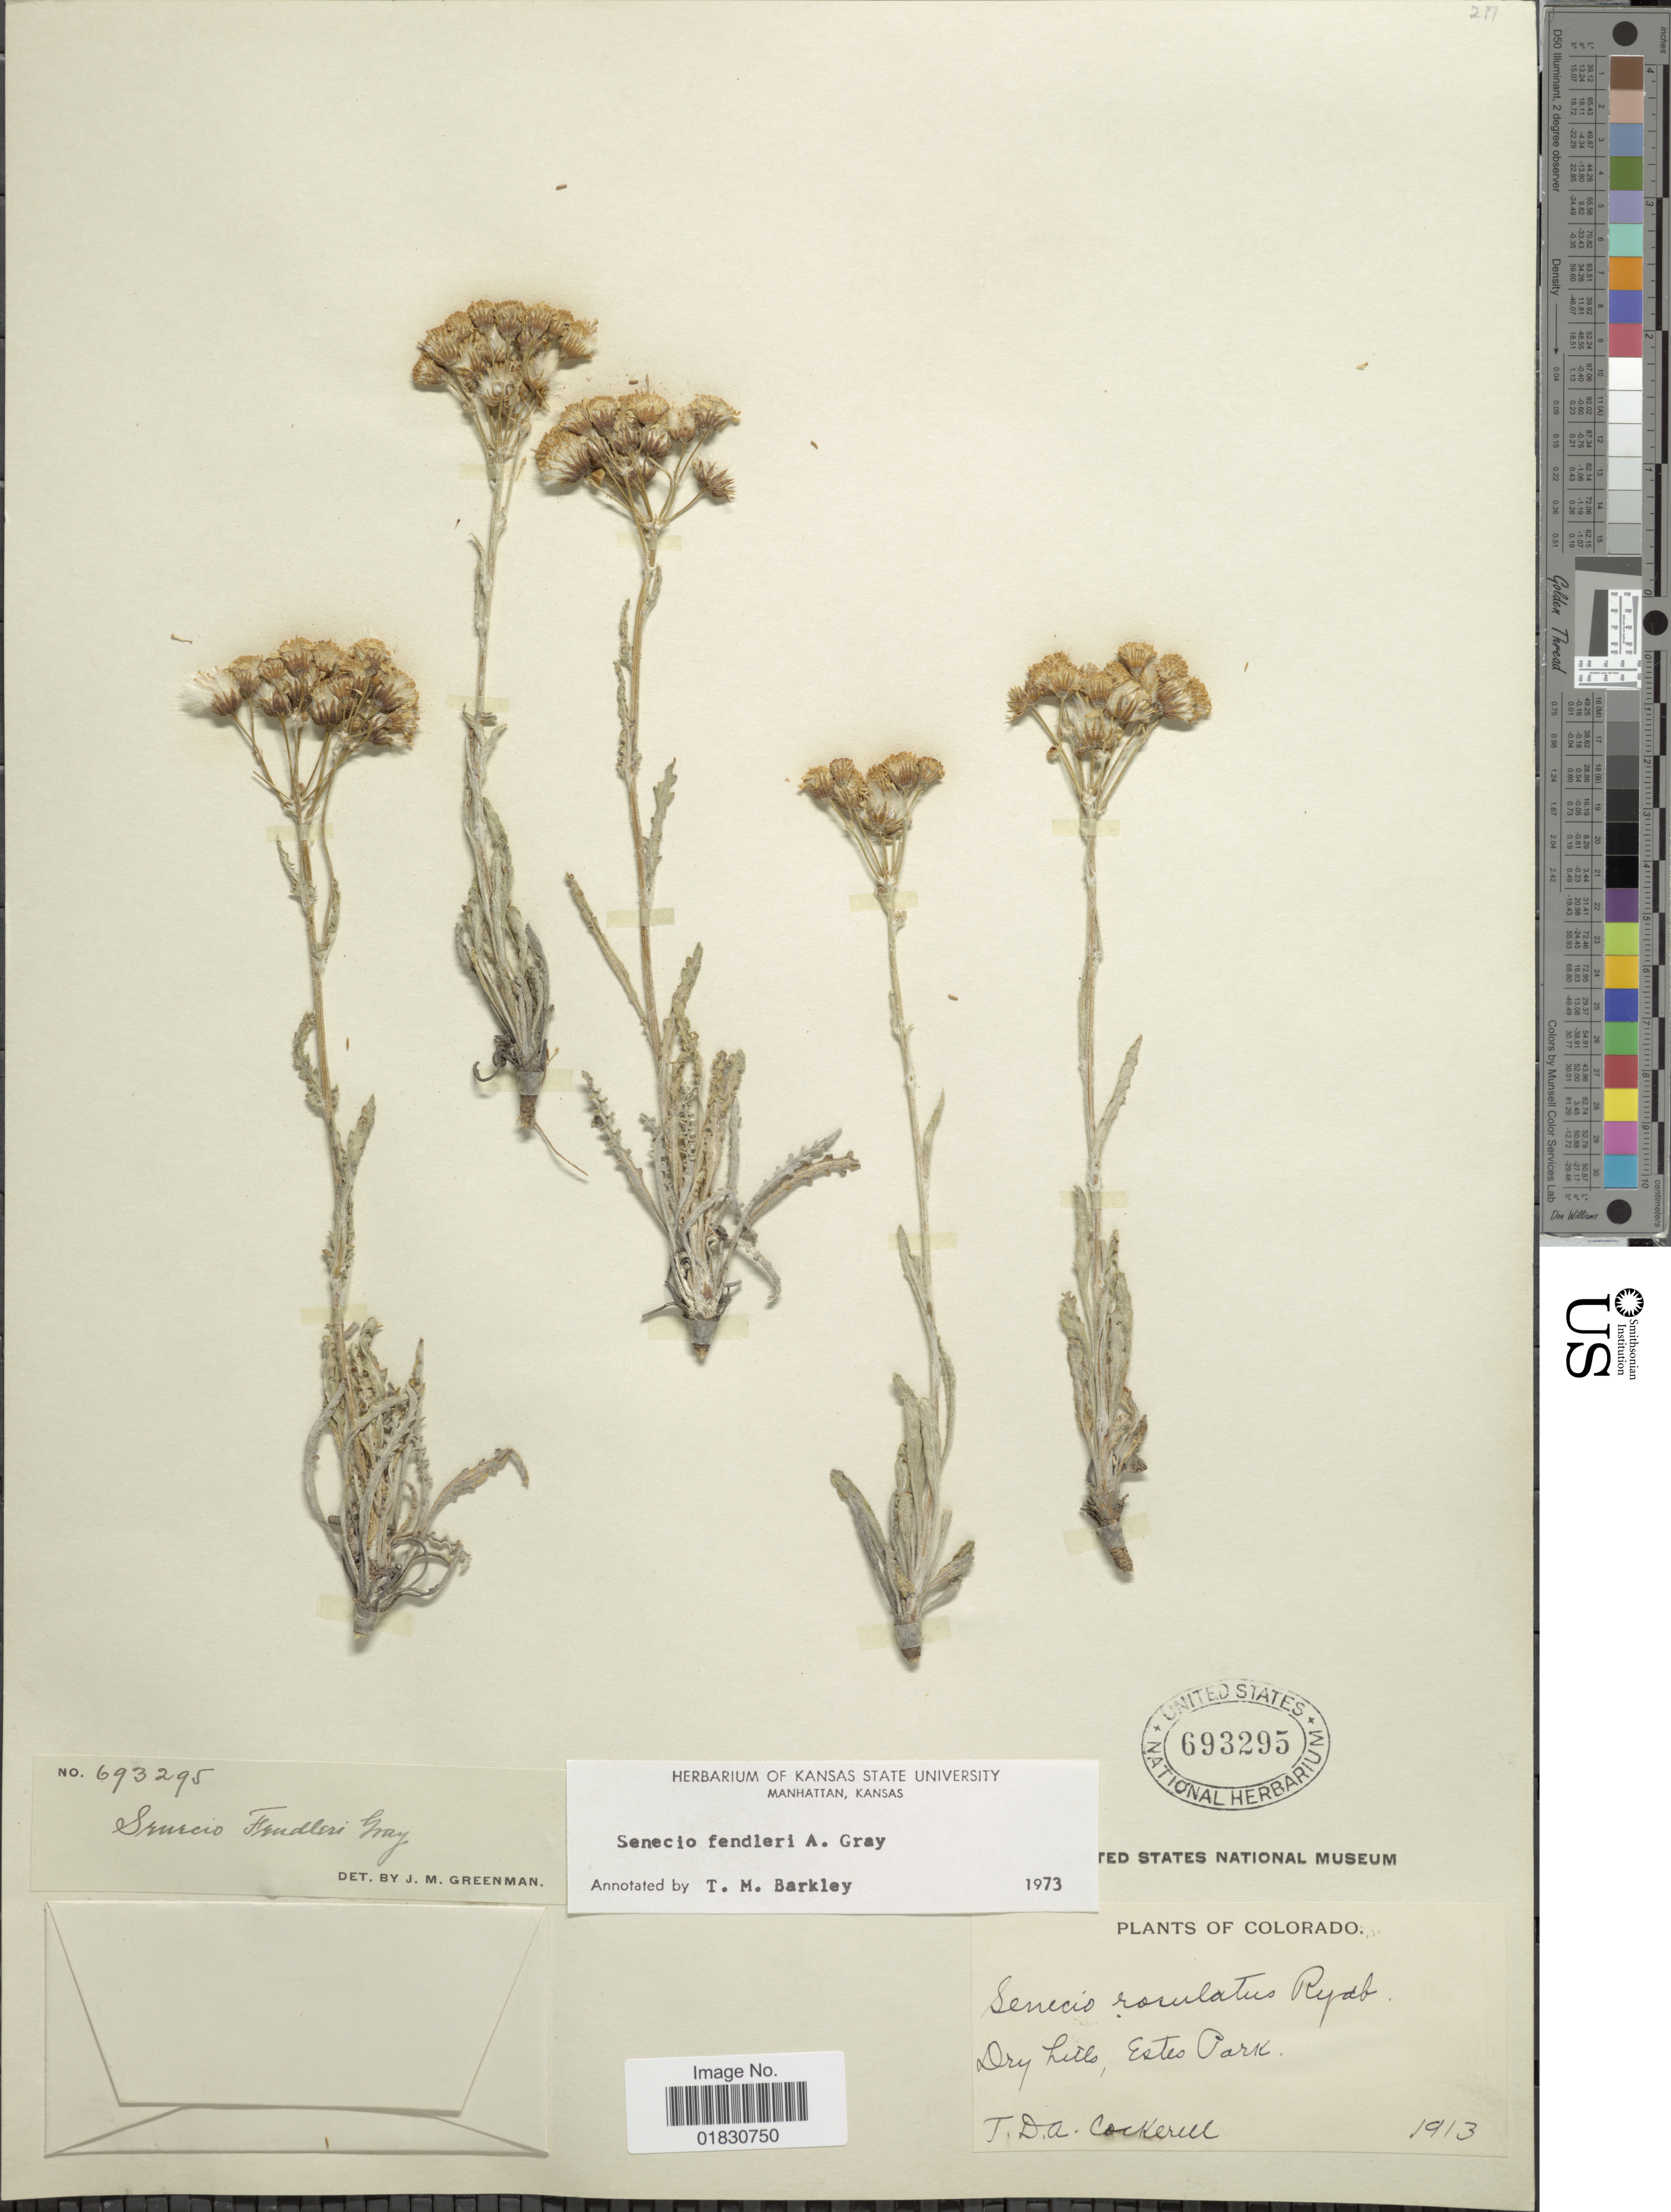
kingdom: Plantae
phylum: Tracheophyta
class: Magnoliopsida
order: Asterales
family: Asteraceae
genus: Packera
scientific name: Packera fendleri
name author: (A. Gray) W.A. Weber & Á. Löve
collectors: J. Cockerell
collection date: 1913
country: United States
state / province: Colorado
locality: Dry hills, Estes Park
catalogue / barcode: US 693295